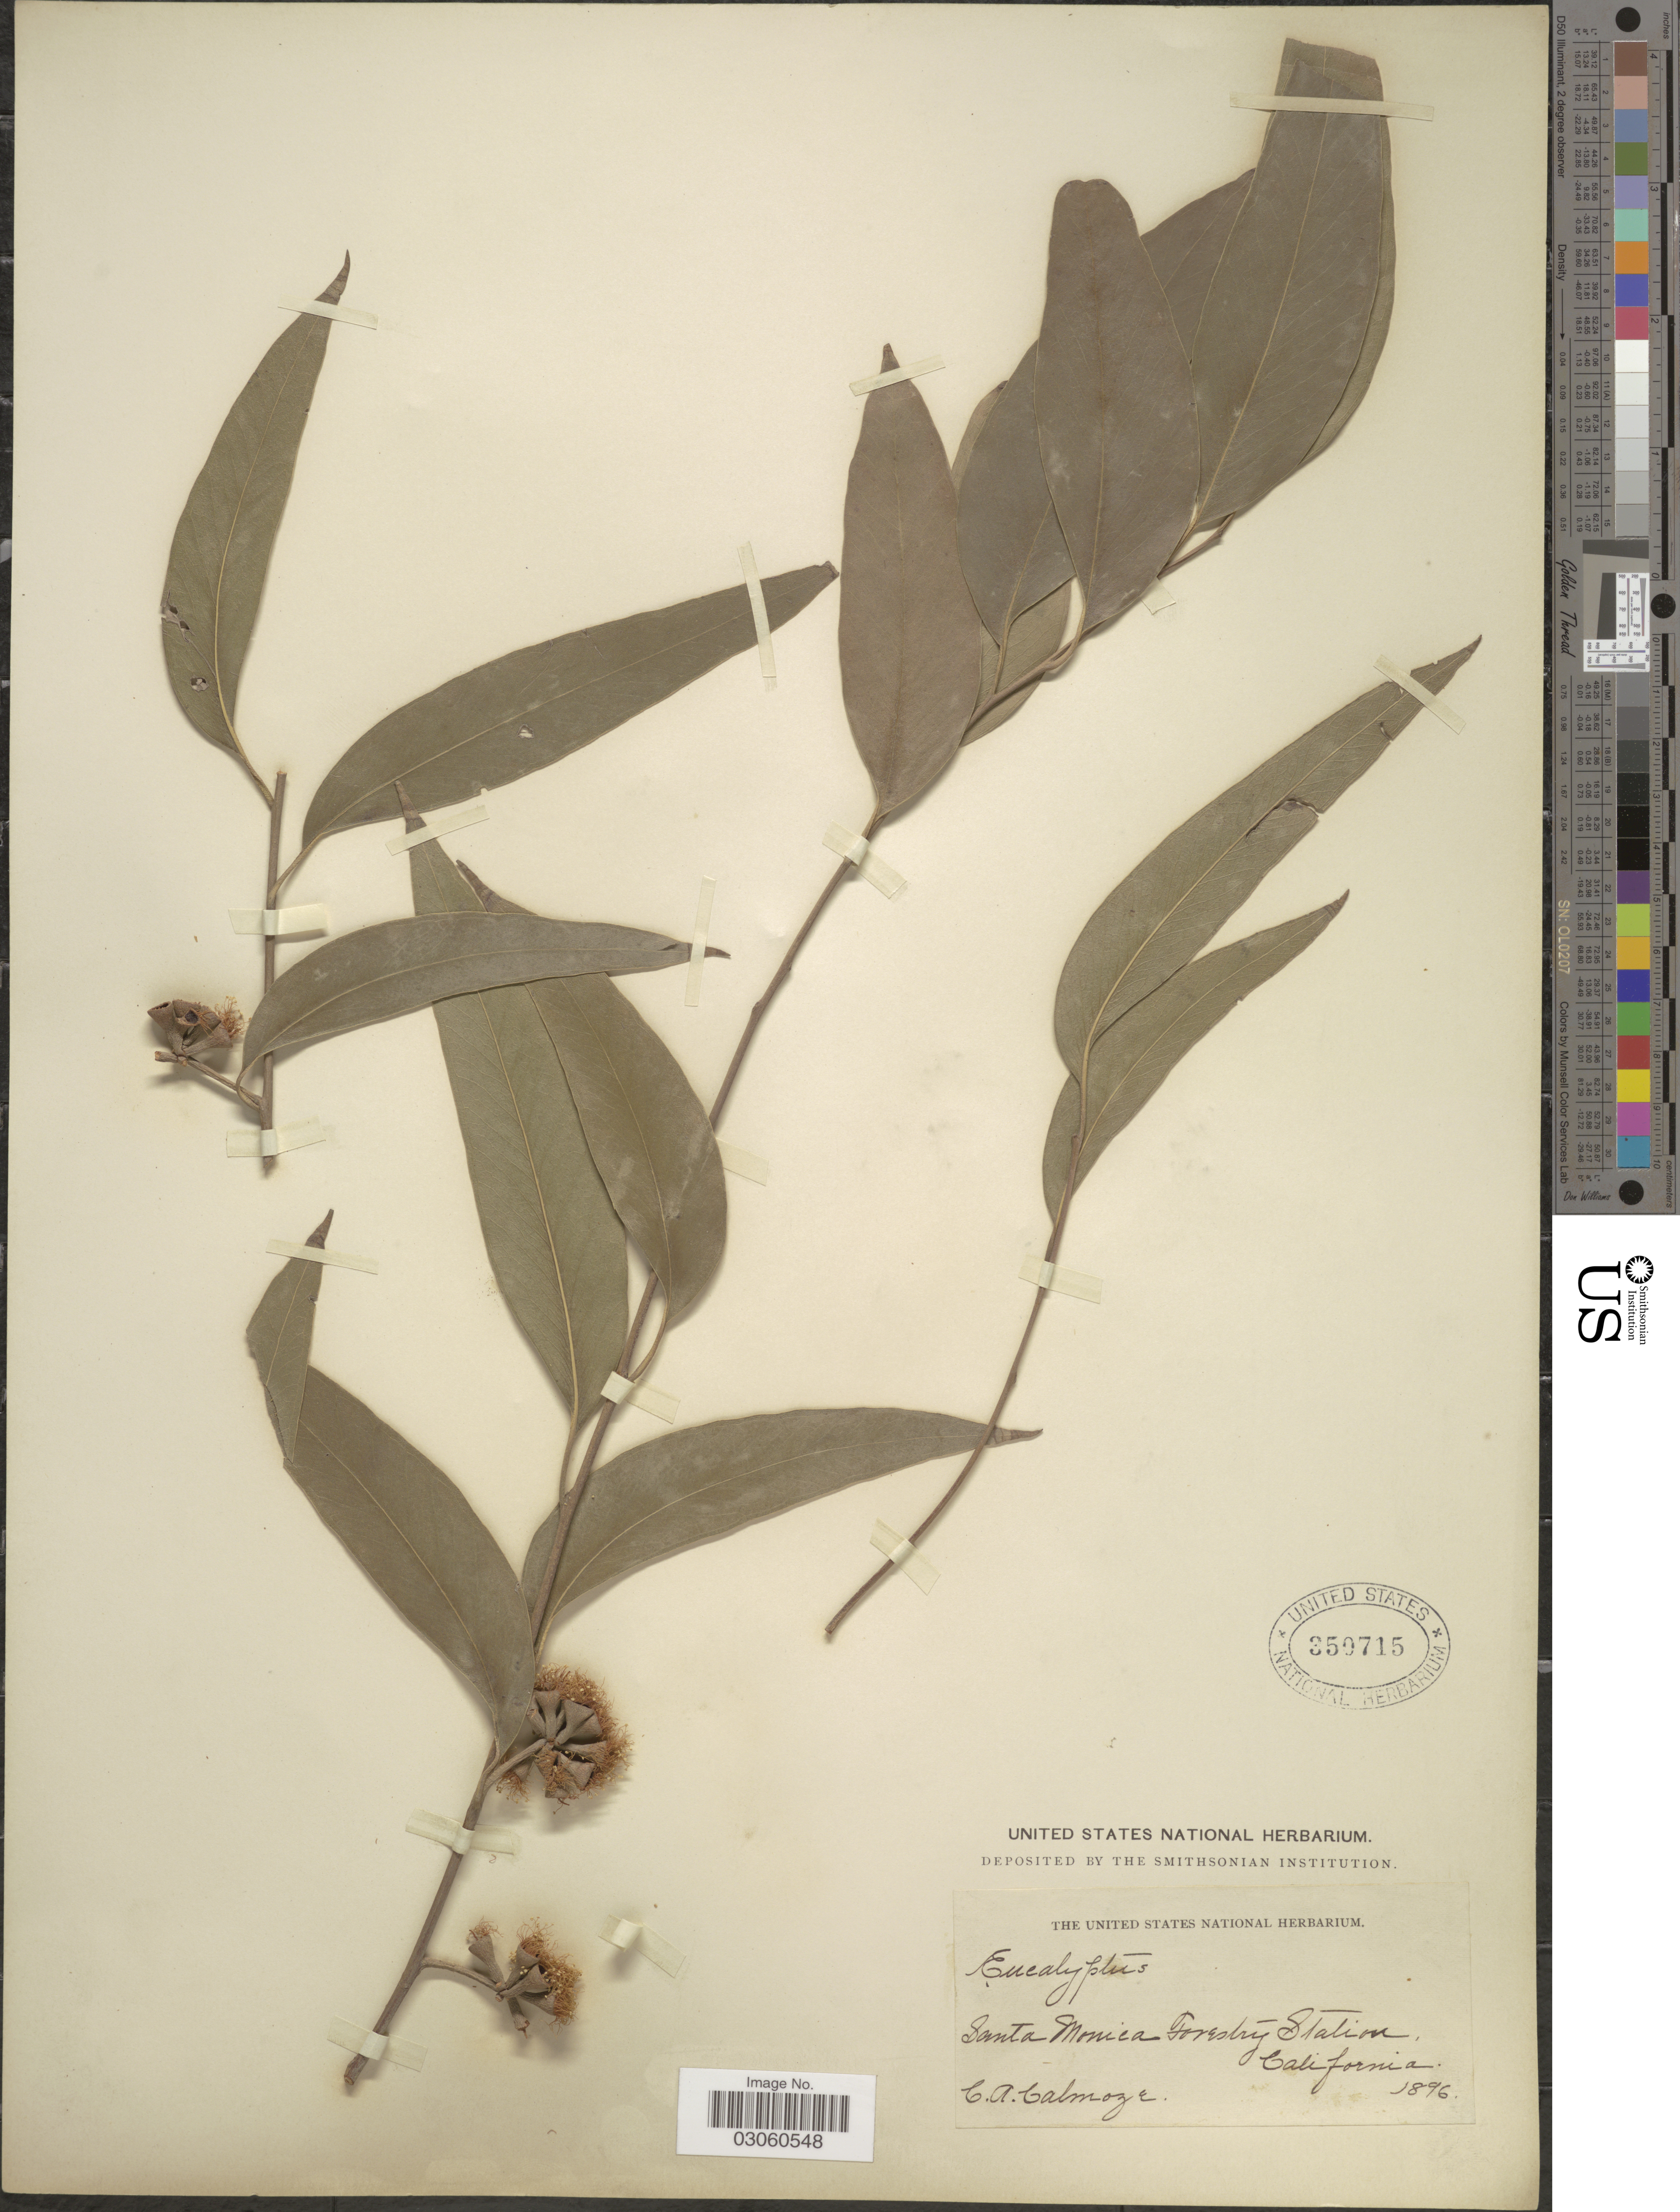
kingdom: Plantae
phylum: Tracheophyta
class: Magnoliopsida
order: Myrtales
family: Myrtaceae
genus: Eucalyptus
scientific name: Eucalyptus sp.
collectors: C.A. Calmoze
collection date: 1896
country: United States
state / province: California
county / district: Los Angeles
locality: Santa Monica Forestry Station.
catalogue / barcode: US 350715